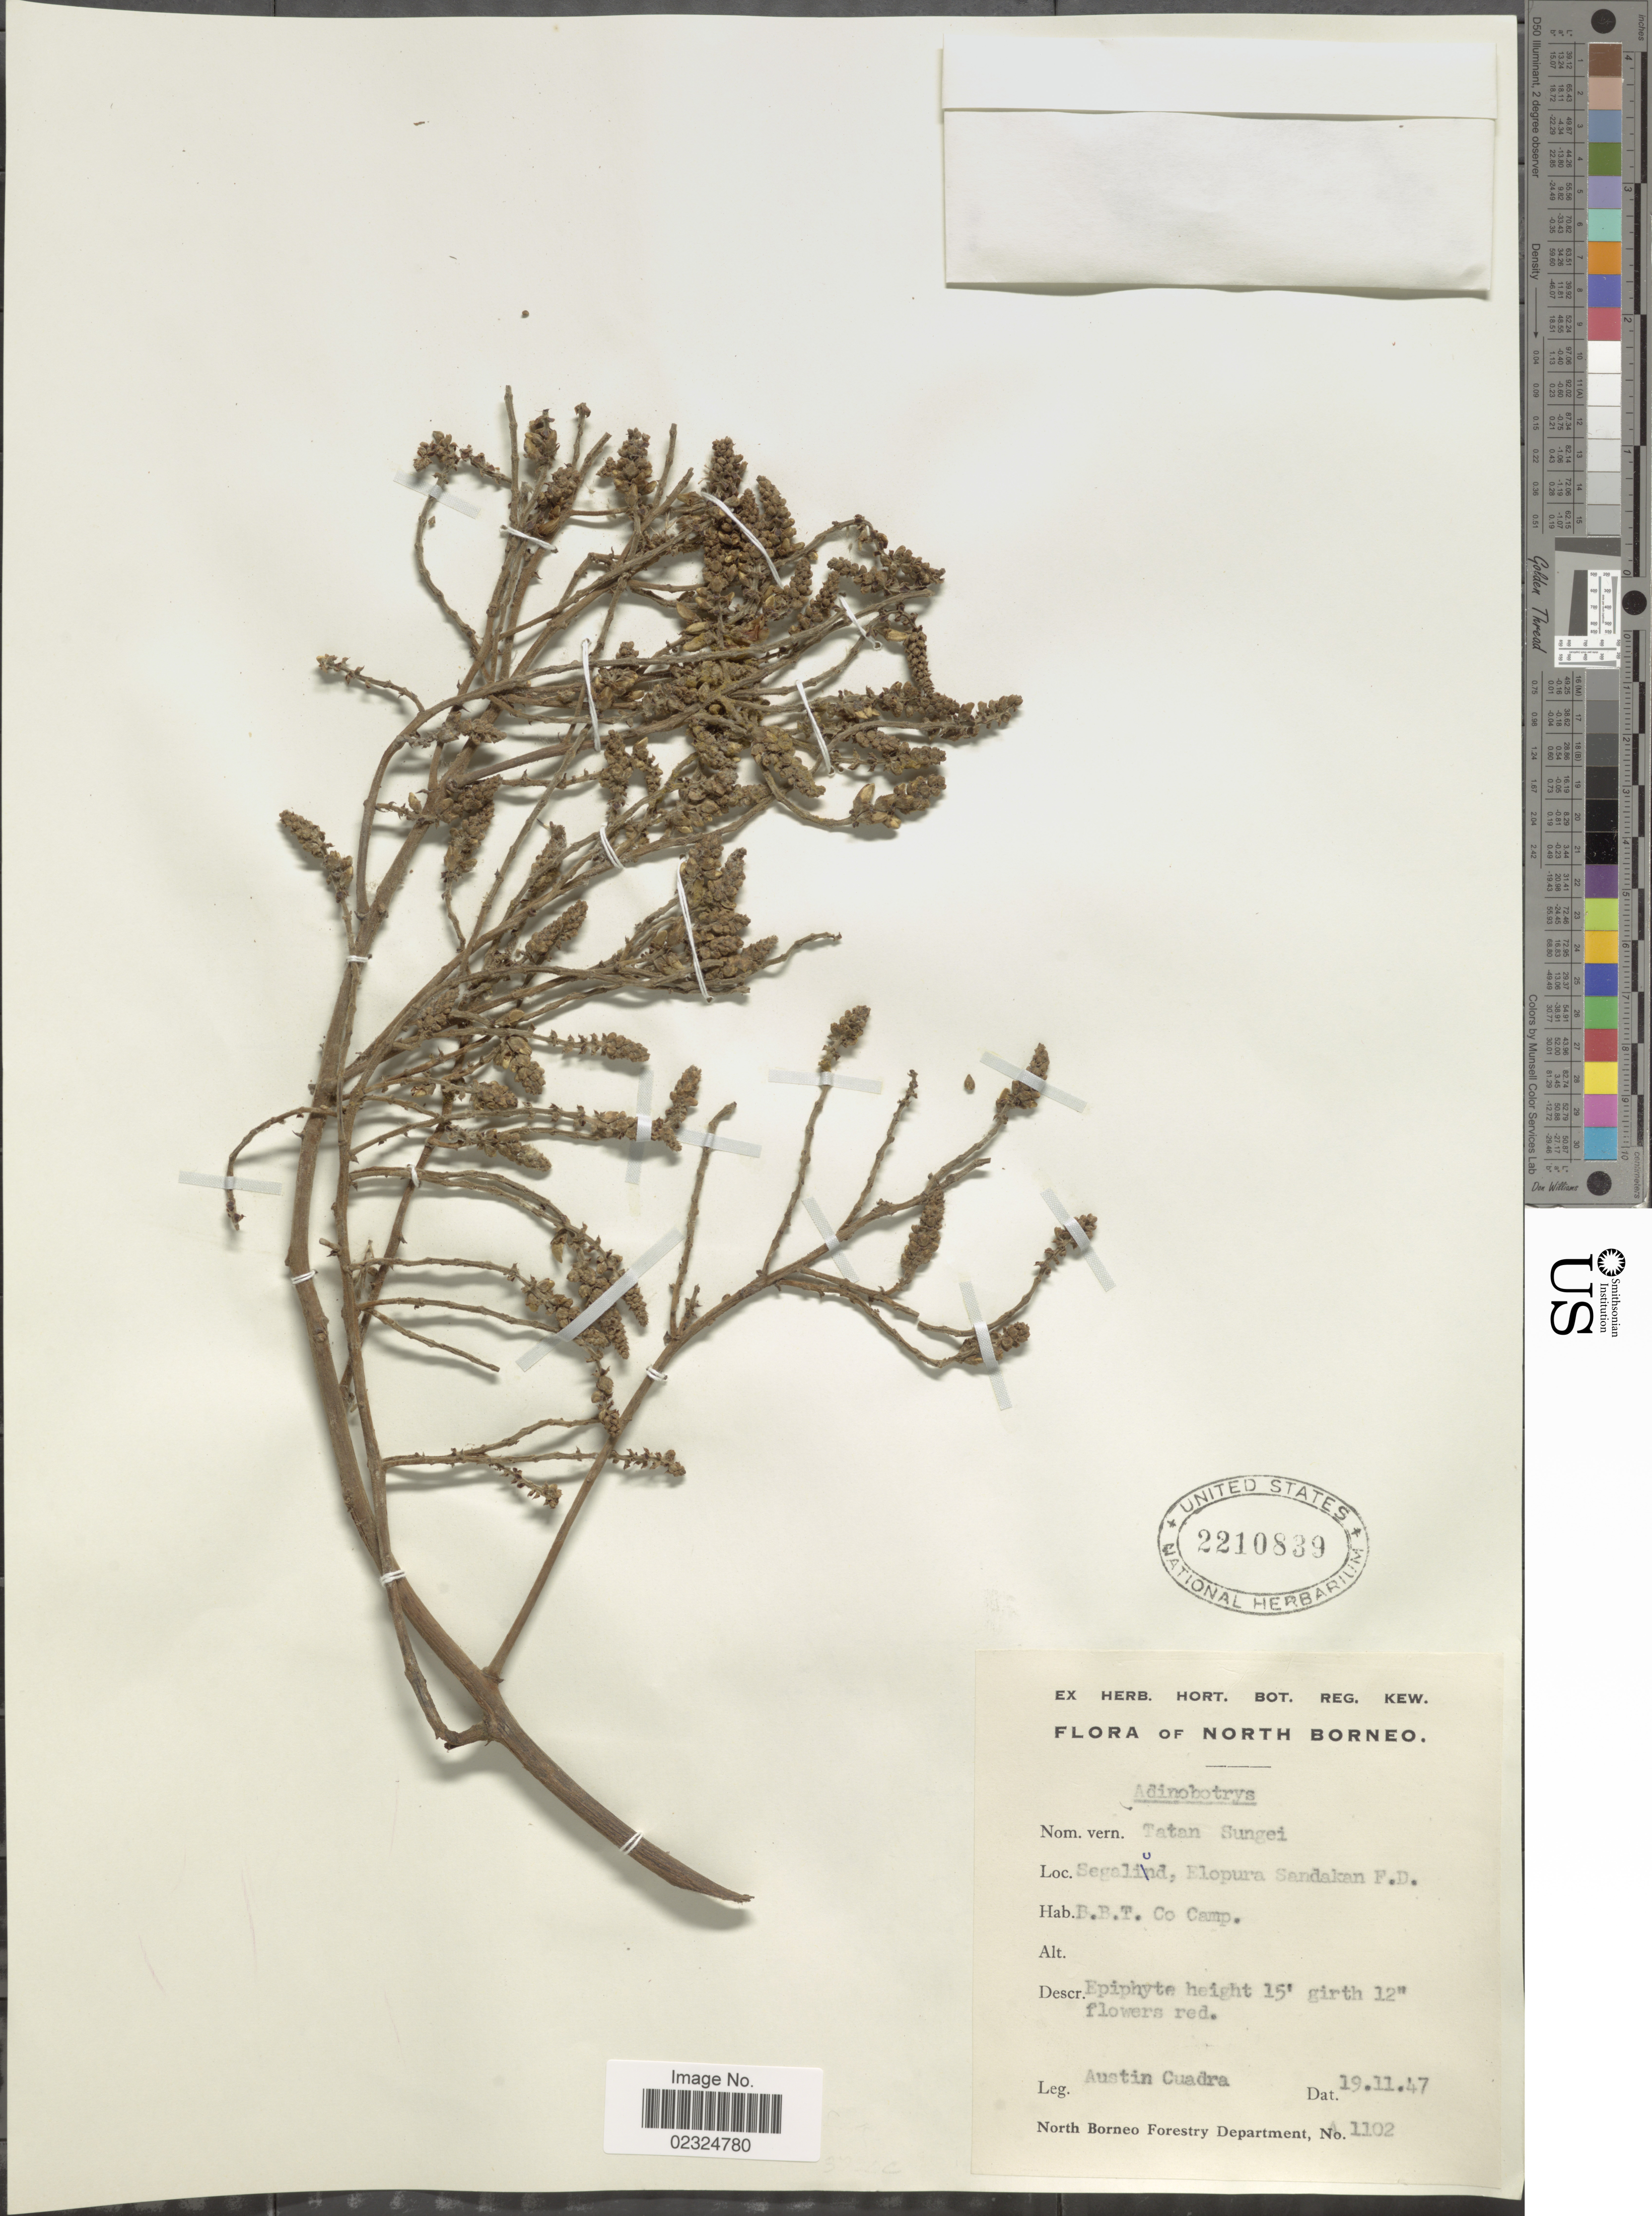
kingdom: Plantae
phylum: Tracheophyta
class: Magnoliopsida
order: Fabales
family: Fabaceae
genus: Whitfordiodendron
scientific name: Whitfordiodendron nieuwenhusii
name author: (J.J. Sm.) Dunn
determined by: Strong, Mark T., (BOT), Smithsonian Institution - National Museum of Natural History (UNITED STATES)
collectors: A. Cuadra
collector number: A1102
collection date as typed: Transcribed d/m/y: 19/11/47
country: Malaysia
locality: North Borneo, Segalund, Elopura Sandakan F. D. B. B. T. Co.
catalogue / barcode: US 2210839